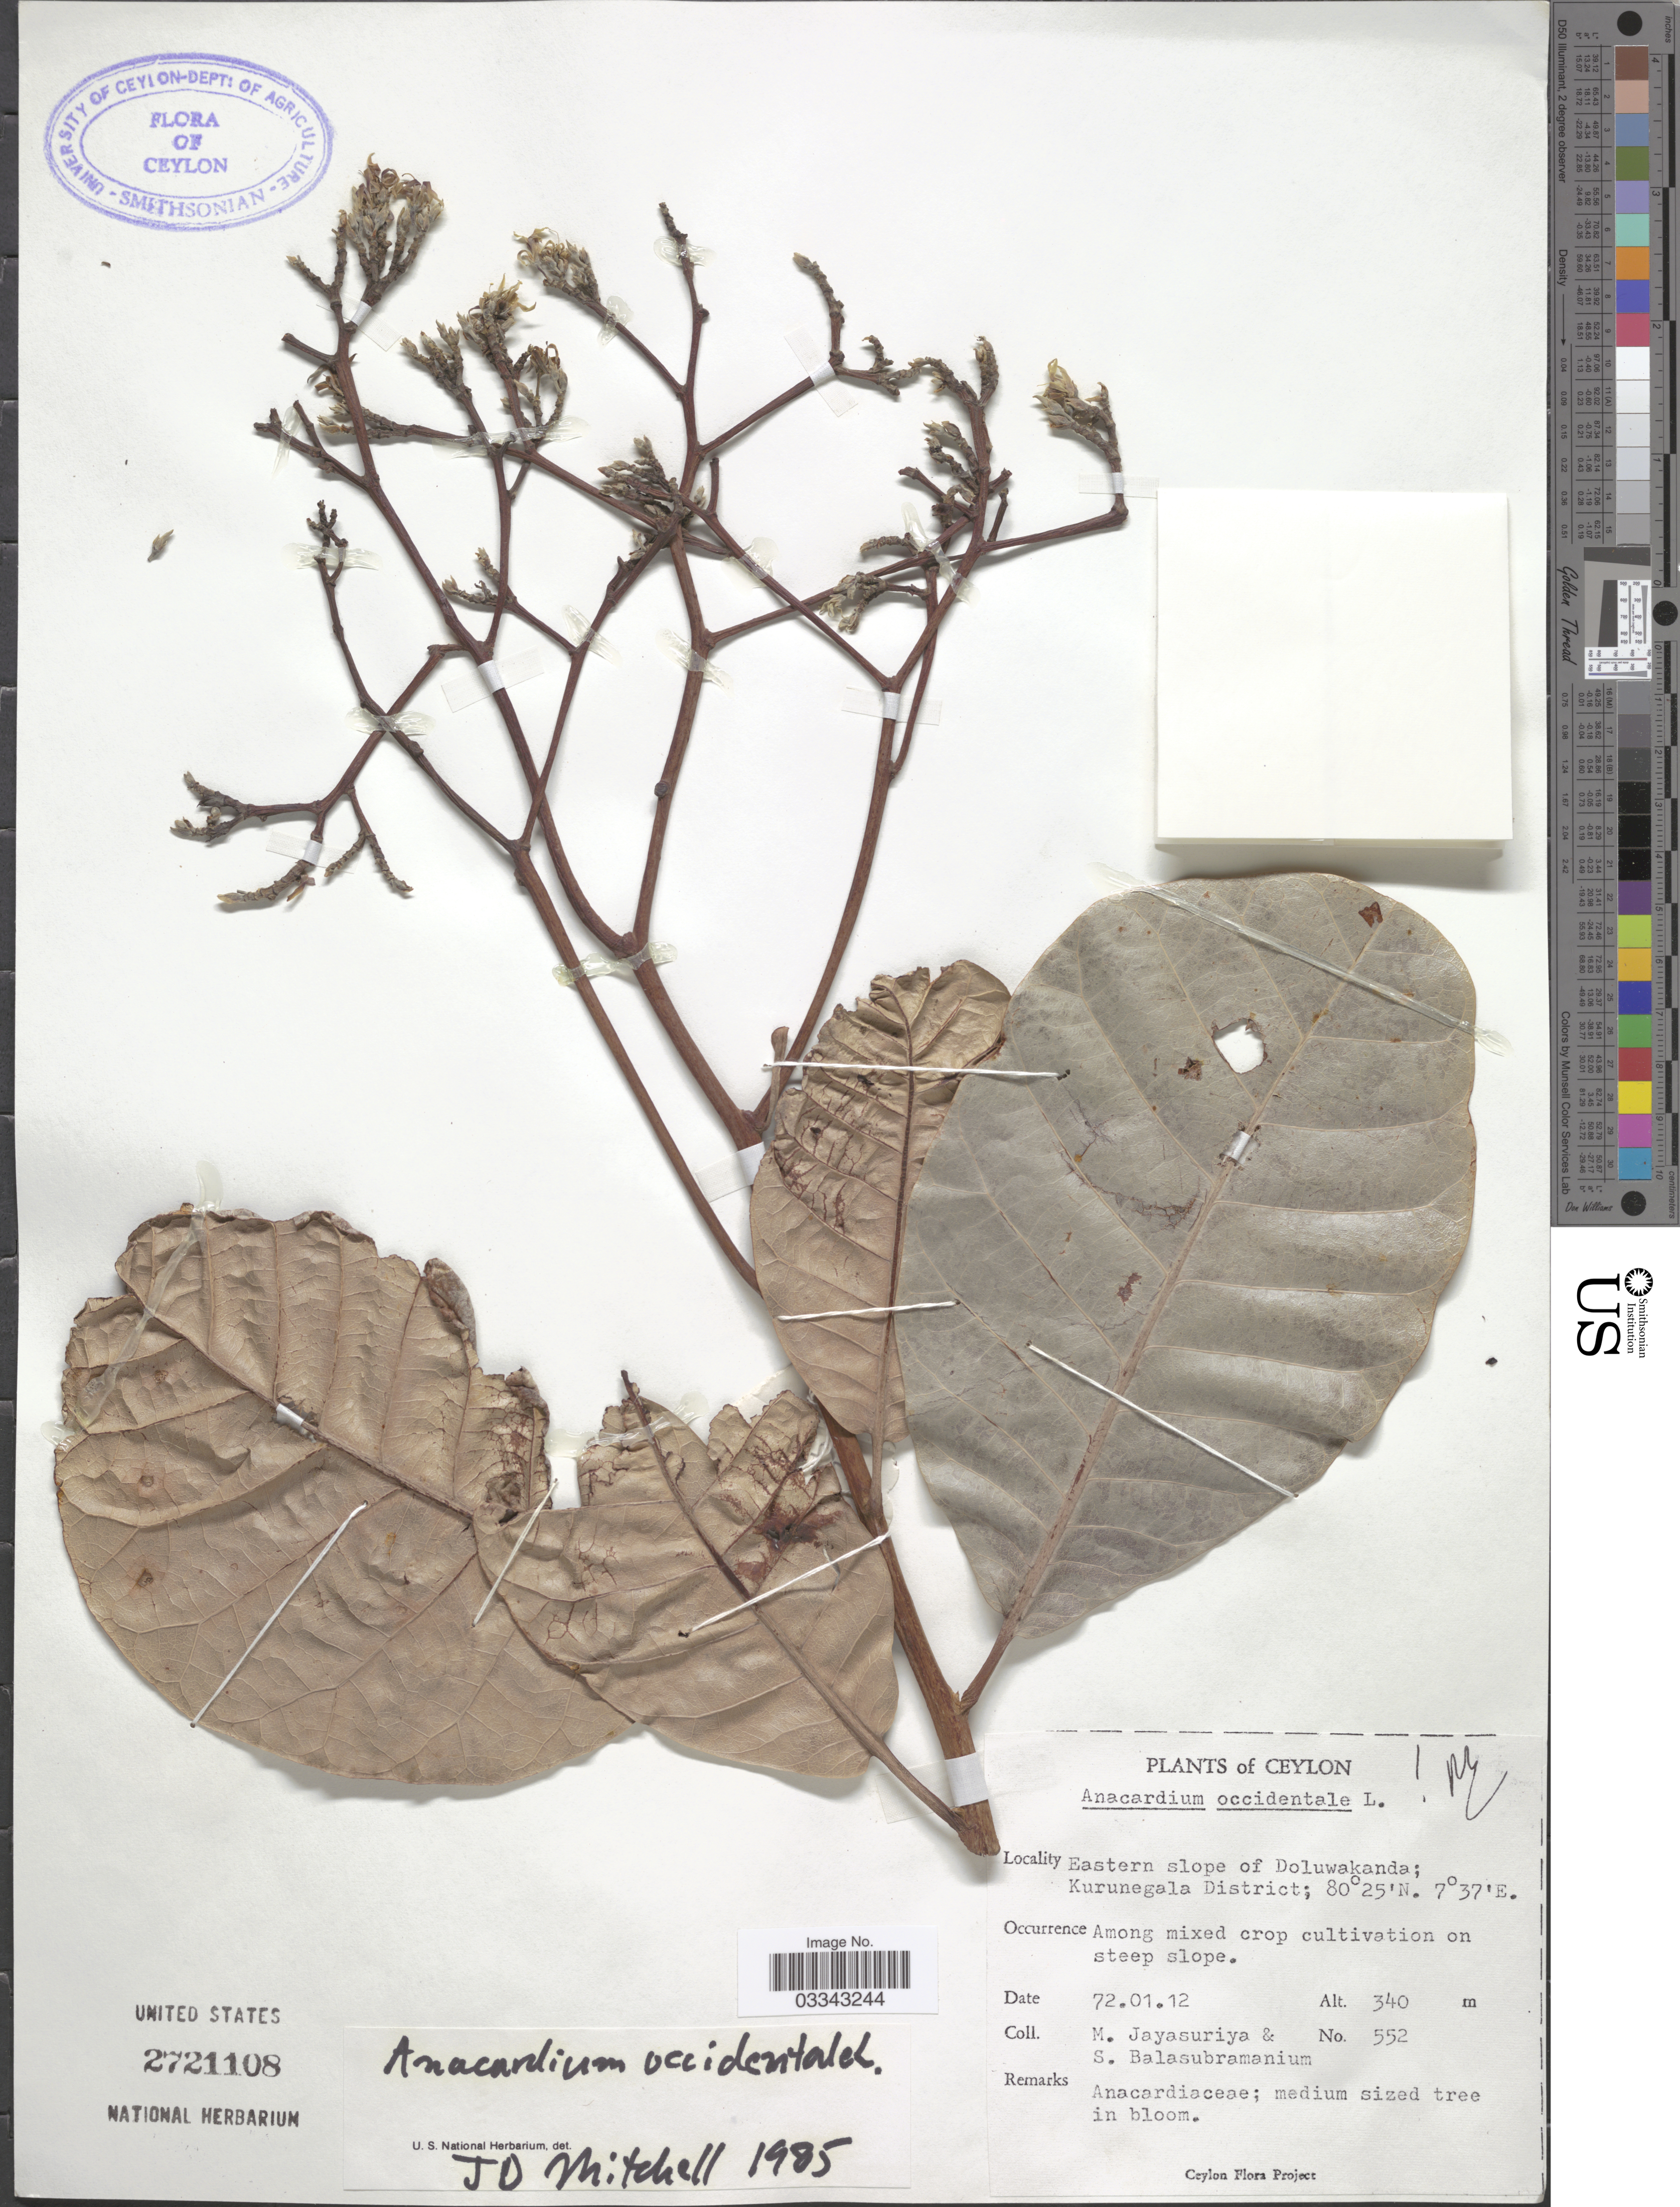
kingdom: Plantae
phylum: Tracheophyta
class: Magnoliopsida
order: Sapindales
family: Anacardiaceae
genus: Anacardium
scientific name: Anacardium occidentale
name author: L.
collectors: M. Jayasuriya & S. Balasubramanium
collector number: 552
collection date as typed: Transcribed d/m/y: 12/1/72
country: Sri Lanka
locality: Ceylon. Eastern slope of Doluwakanda; Kurunegala District.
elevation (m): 340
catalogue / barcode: US 2721108